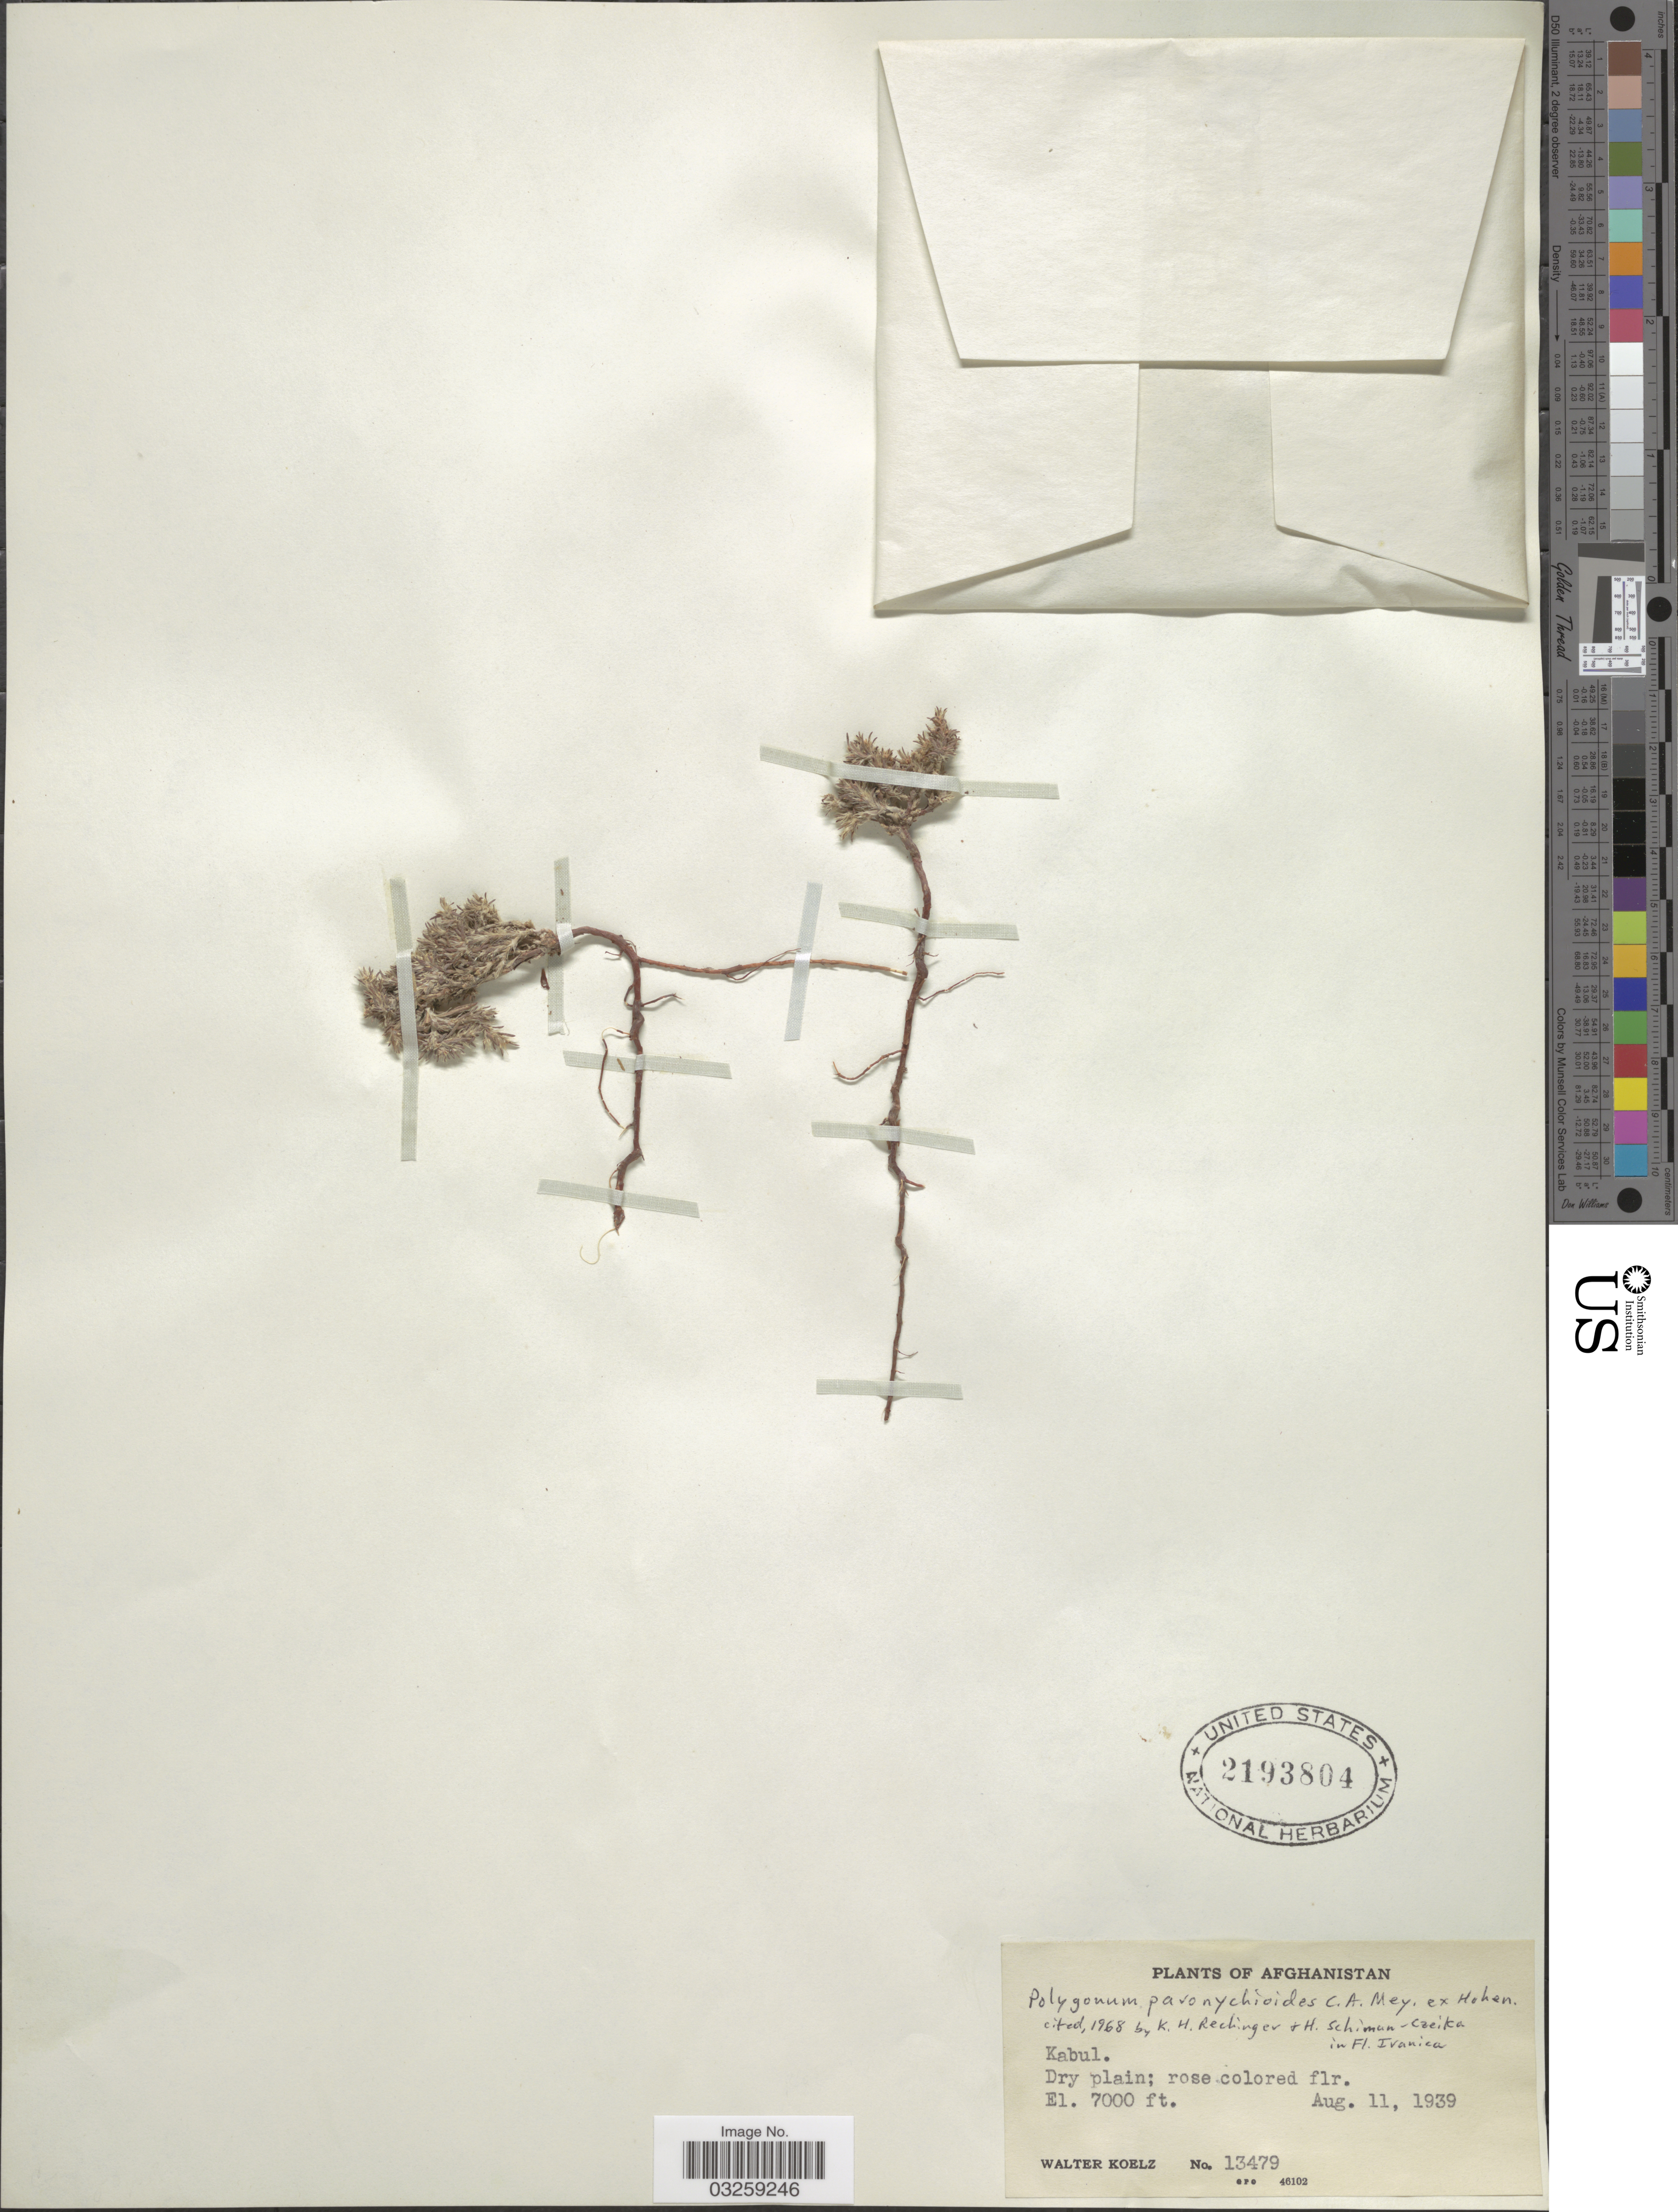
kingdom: Plantae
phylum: Tracheophyta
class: Magnoliopsida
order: Caryophyllales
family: Polygonaceae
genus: Polygonum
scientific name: Polygonum paronychioides Small, nom. illeg.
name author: Small ex Rydb.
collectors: W. N. Koelz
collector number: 13479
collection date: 1939-08-11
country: Afghanistan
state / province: Kabul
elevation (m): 2134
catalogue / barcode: US 2193804